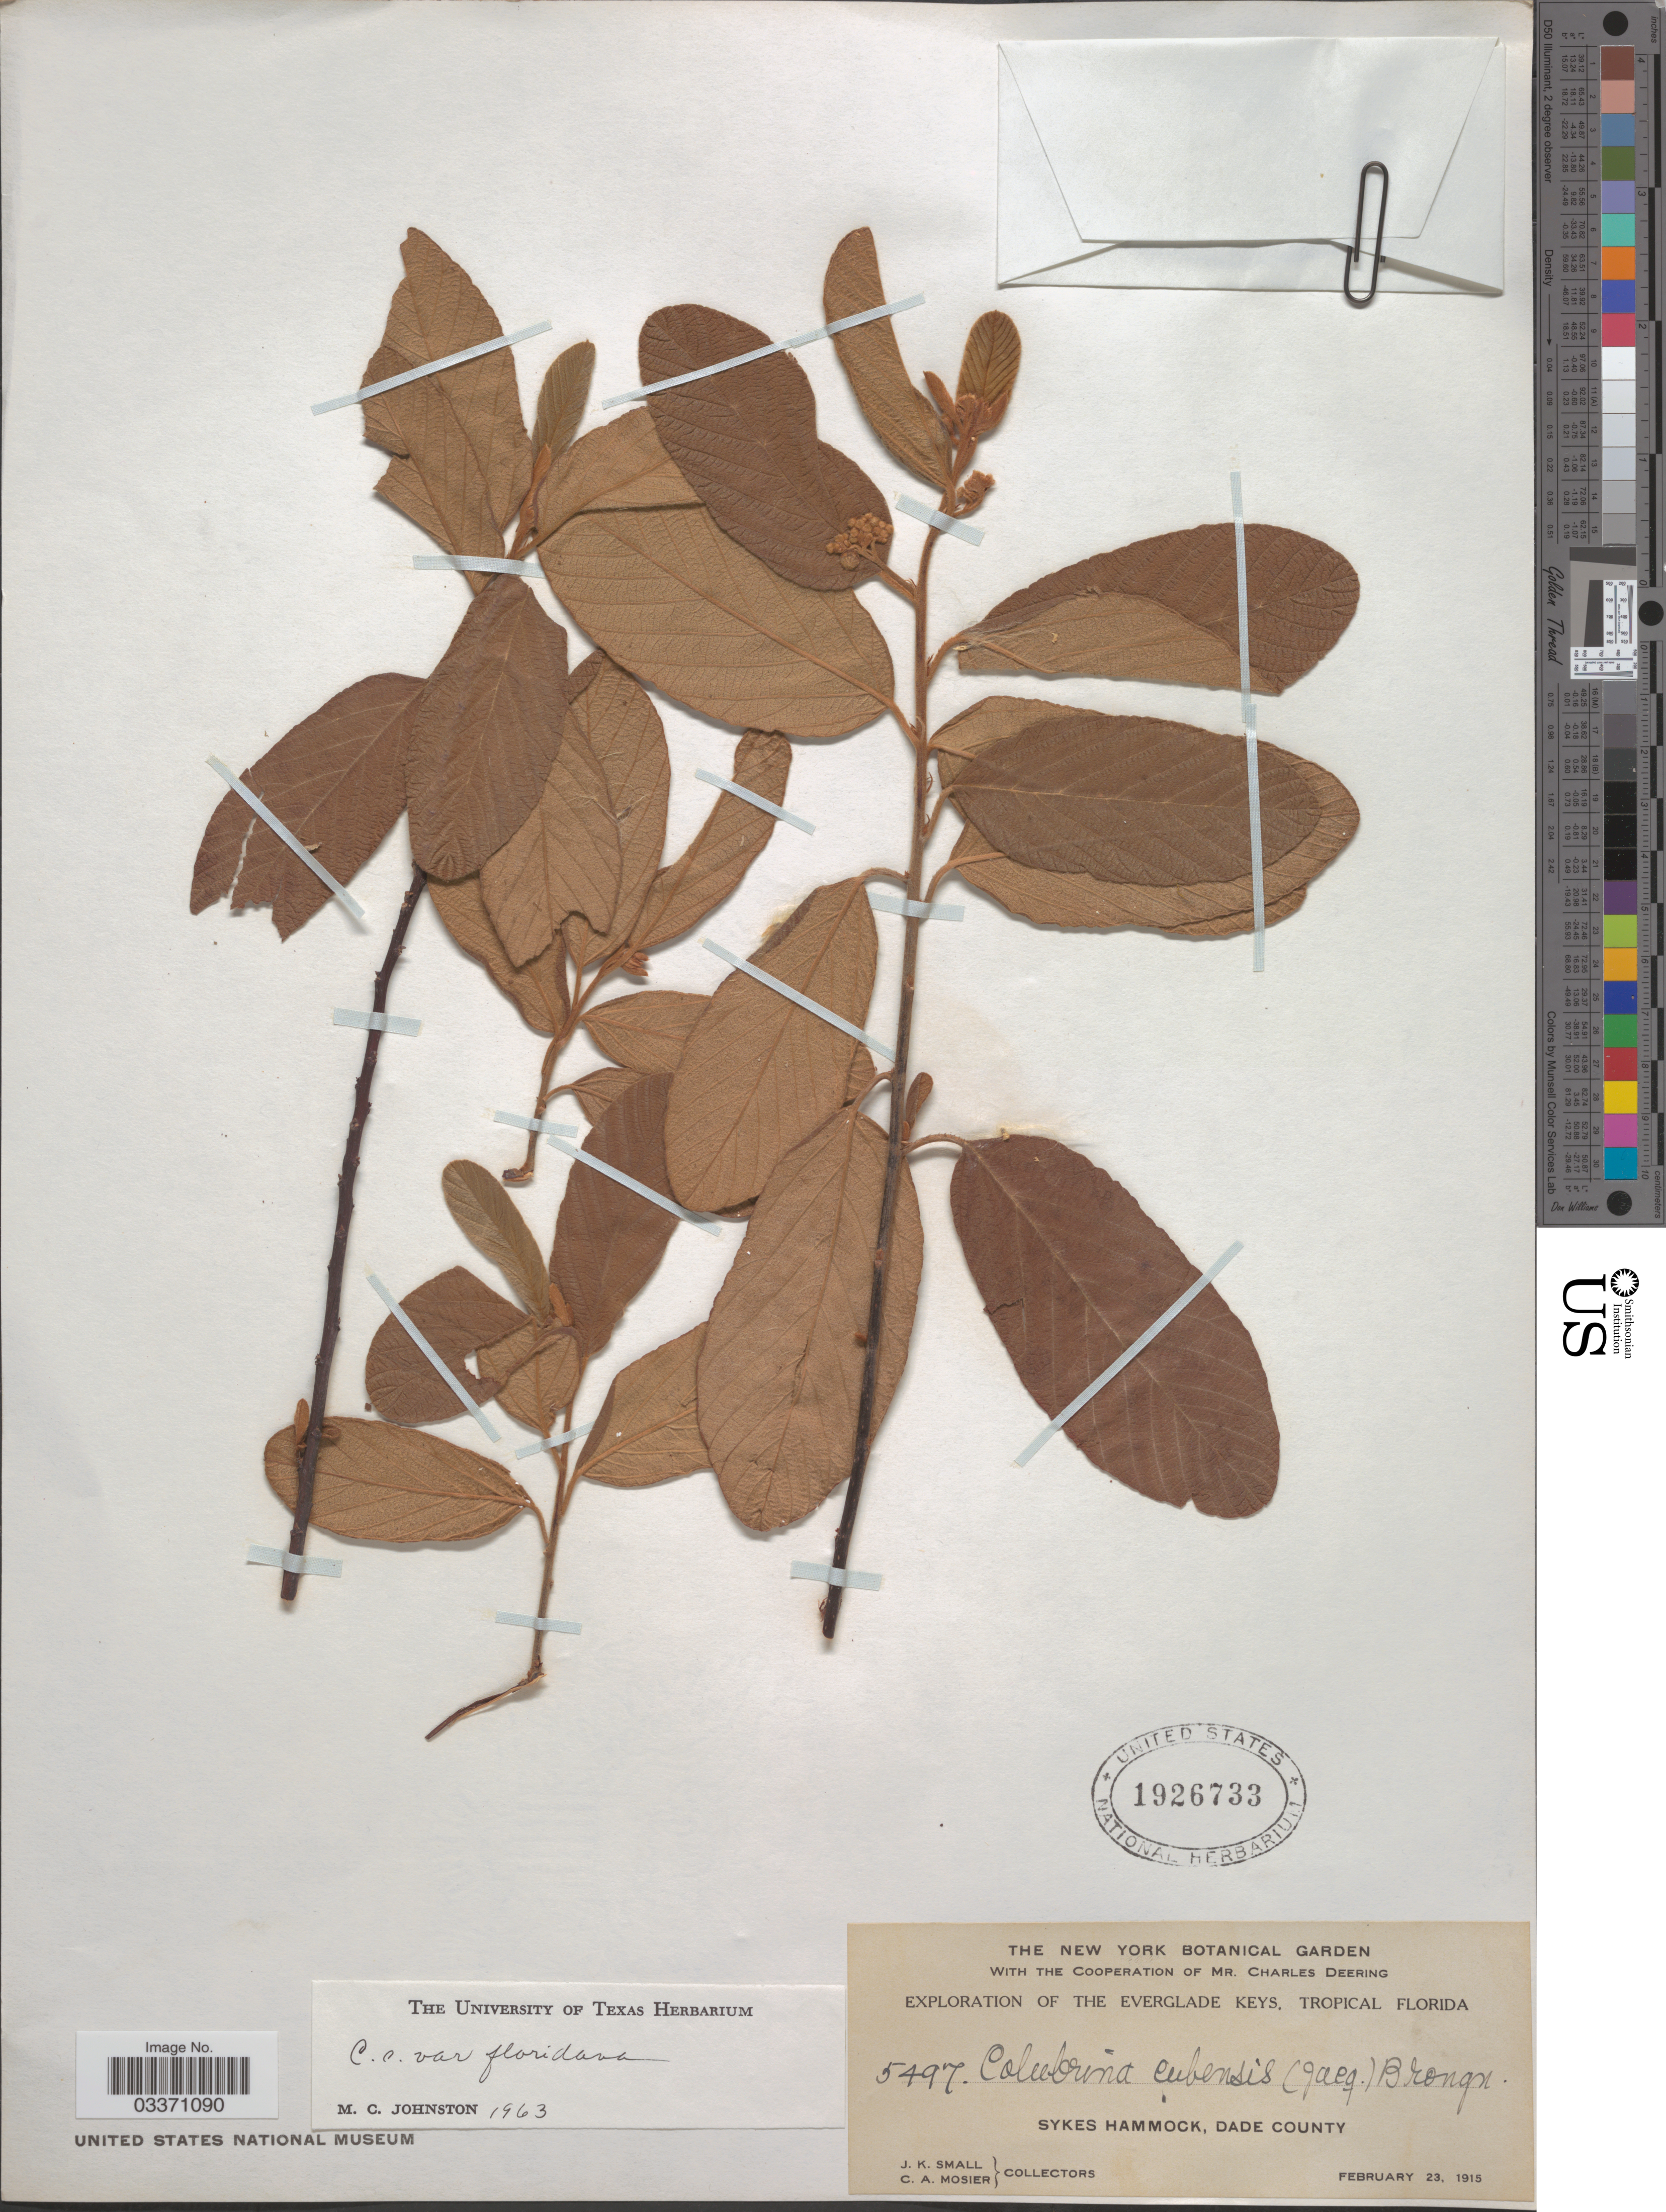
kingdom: Plantae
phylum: Tracheophyta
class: Magnoliopsida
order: Rosales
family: Rhamnaceae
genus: Colubrina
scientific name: Colubrina cubensis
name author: (Jacq.) Brongn.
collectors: J. K. Small & C. A. Mosier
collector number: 5497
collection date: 1915-02-23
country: United States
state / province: Florida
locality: Sykes Hammock, Dade County.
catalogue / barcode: US 1926733